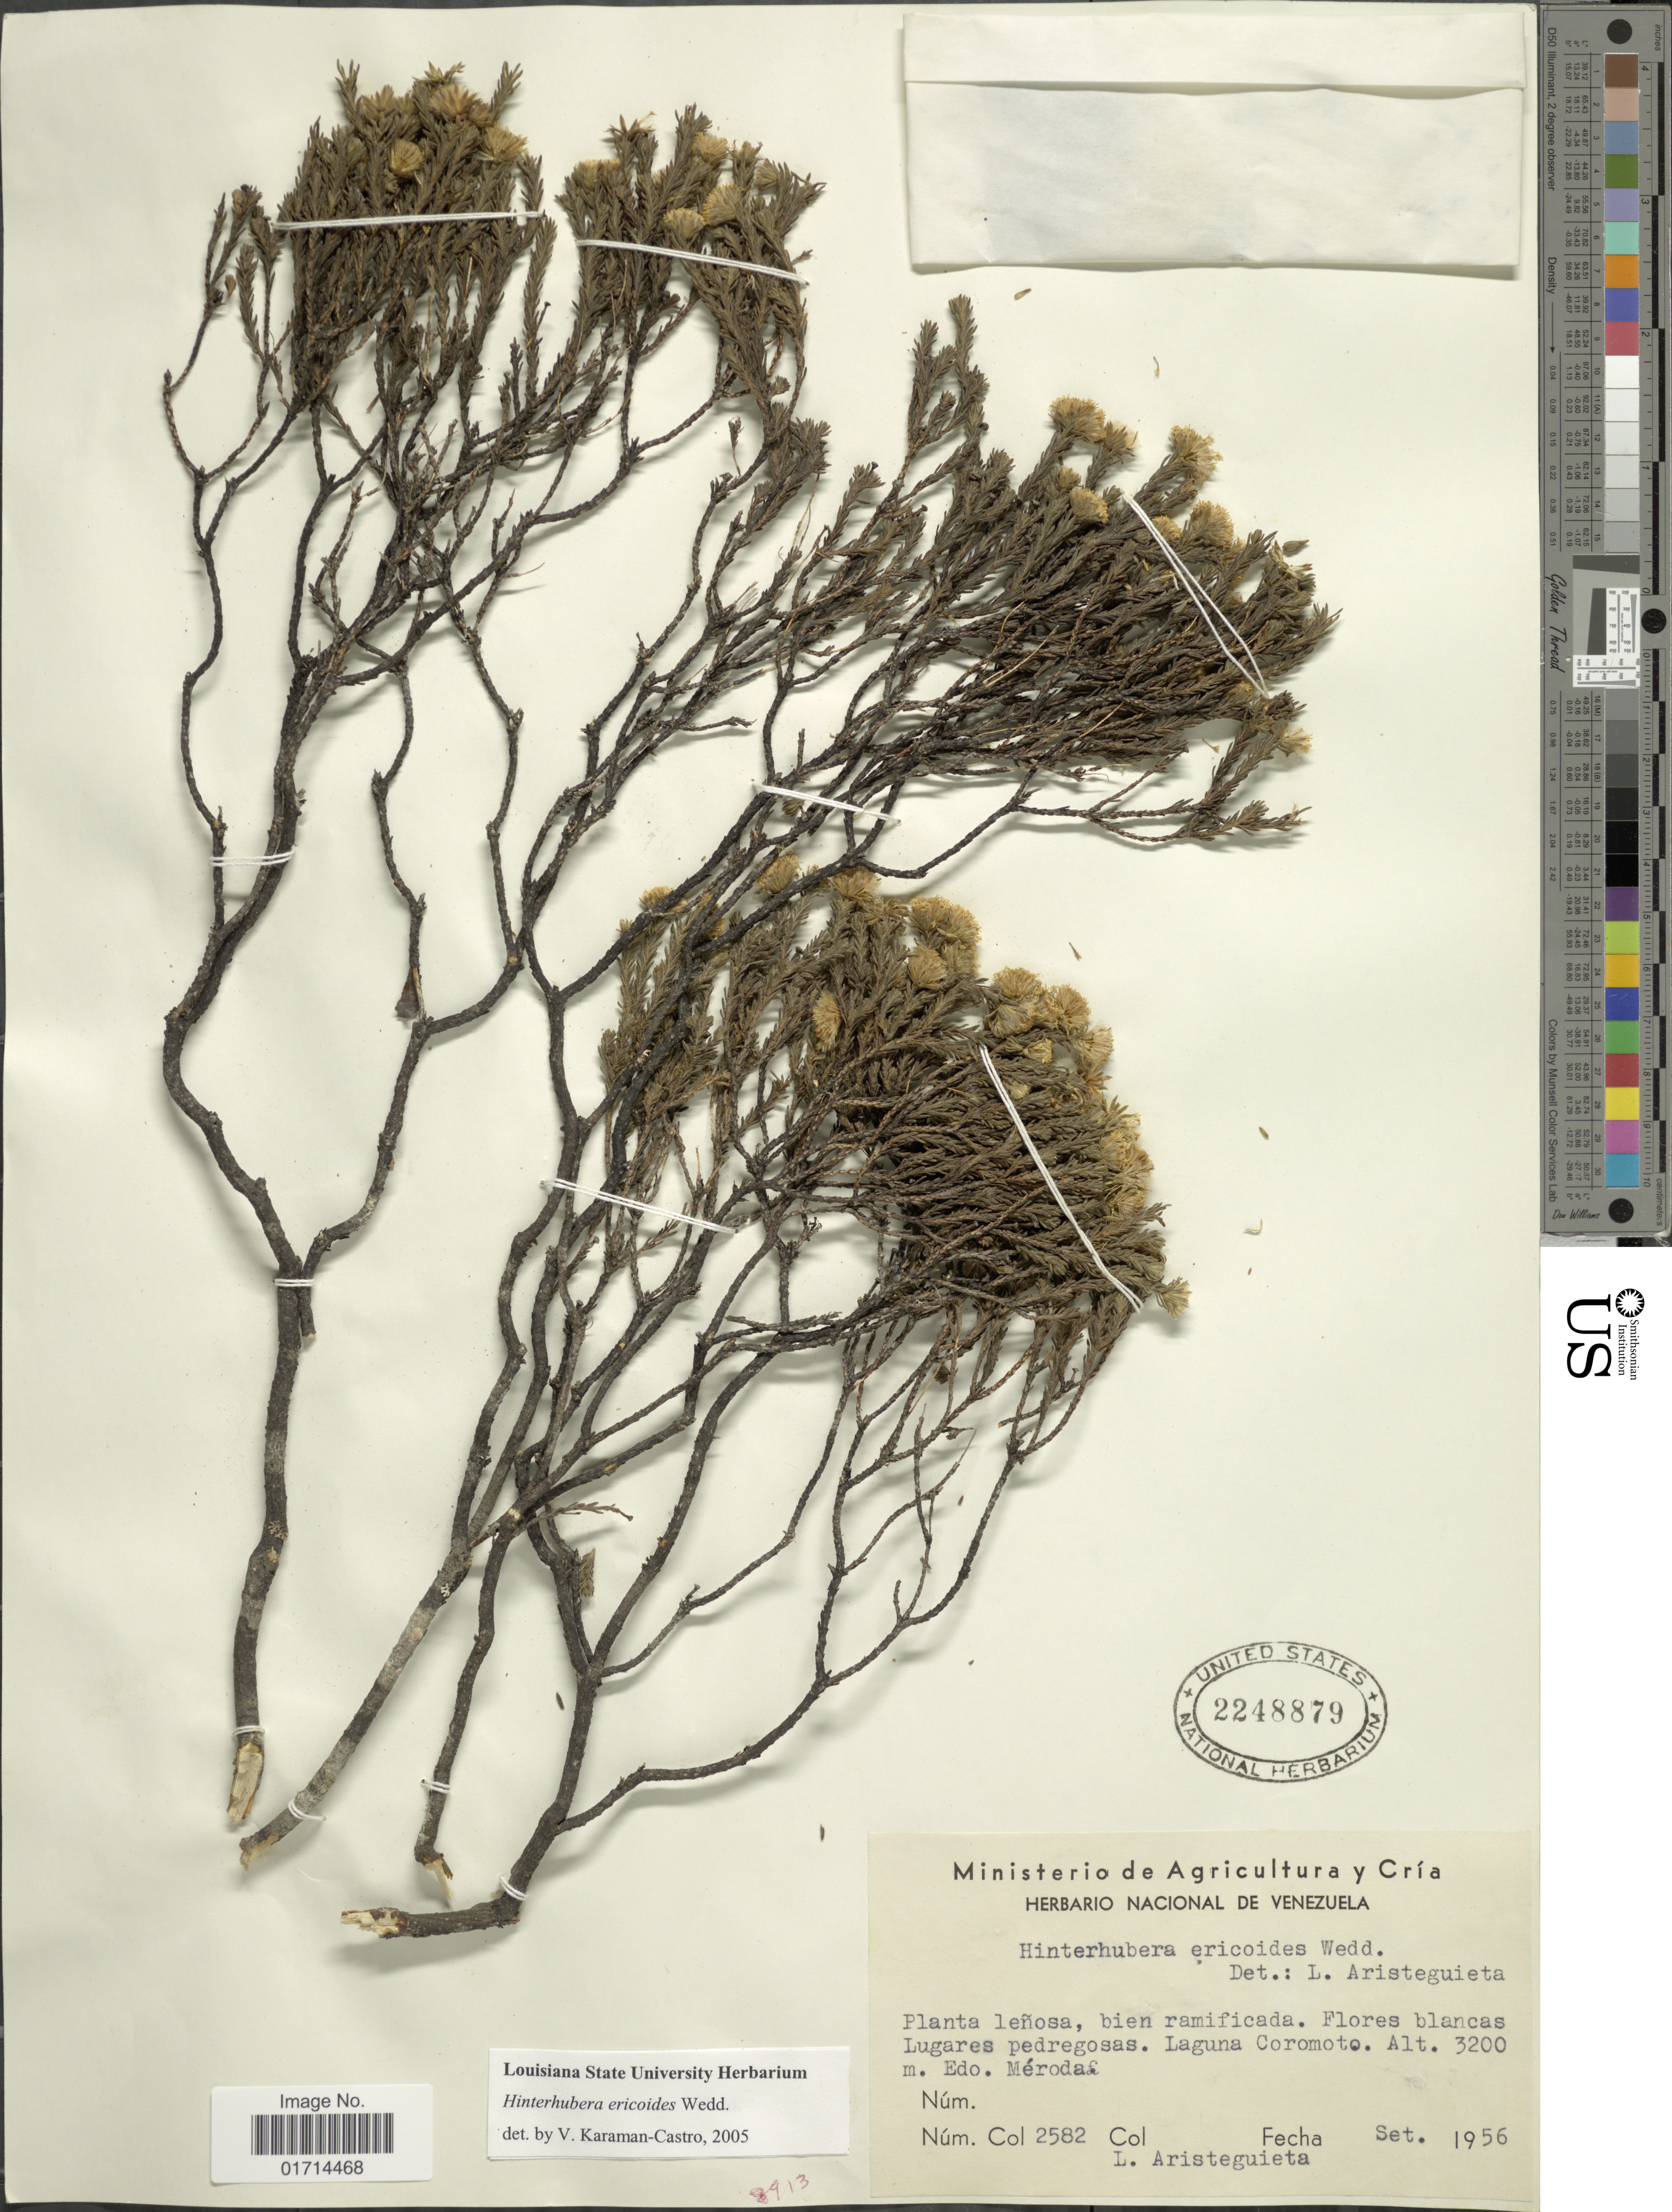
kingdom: Plantae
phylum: Tracheophyta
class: Magnoliopsida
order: Asterales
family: Asteraceae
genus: Hinterhubera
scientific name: Hinterhubera ericoides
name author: Wedd.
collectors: L. Aristeguieta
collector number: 2582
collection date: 1956-09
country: Venezuela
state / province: Mérida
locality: Flores blancas Lugares pedregosas, Laguna Coromoto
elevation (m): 3200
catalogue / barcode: US 2248879